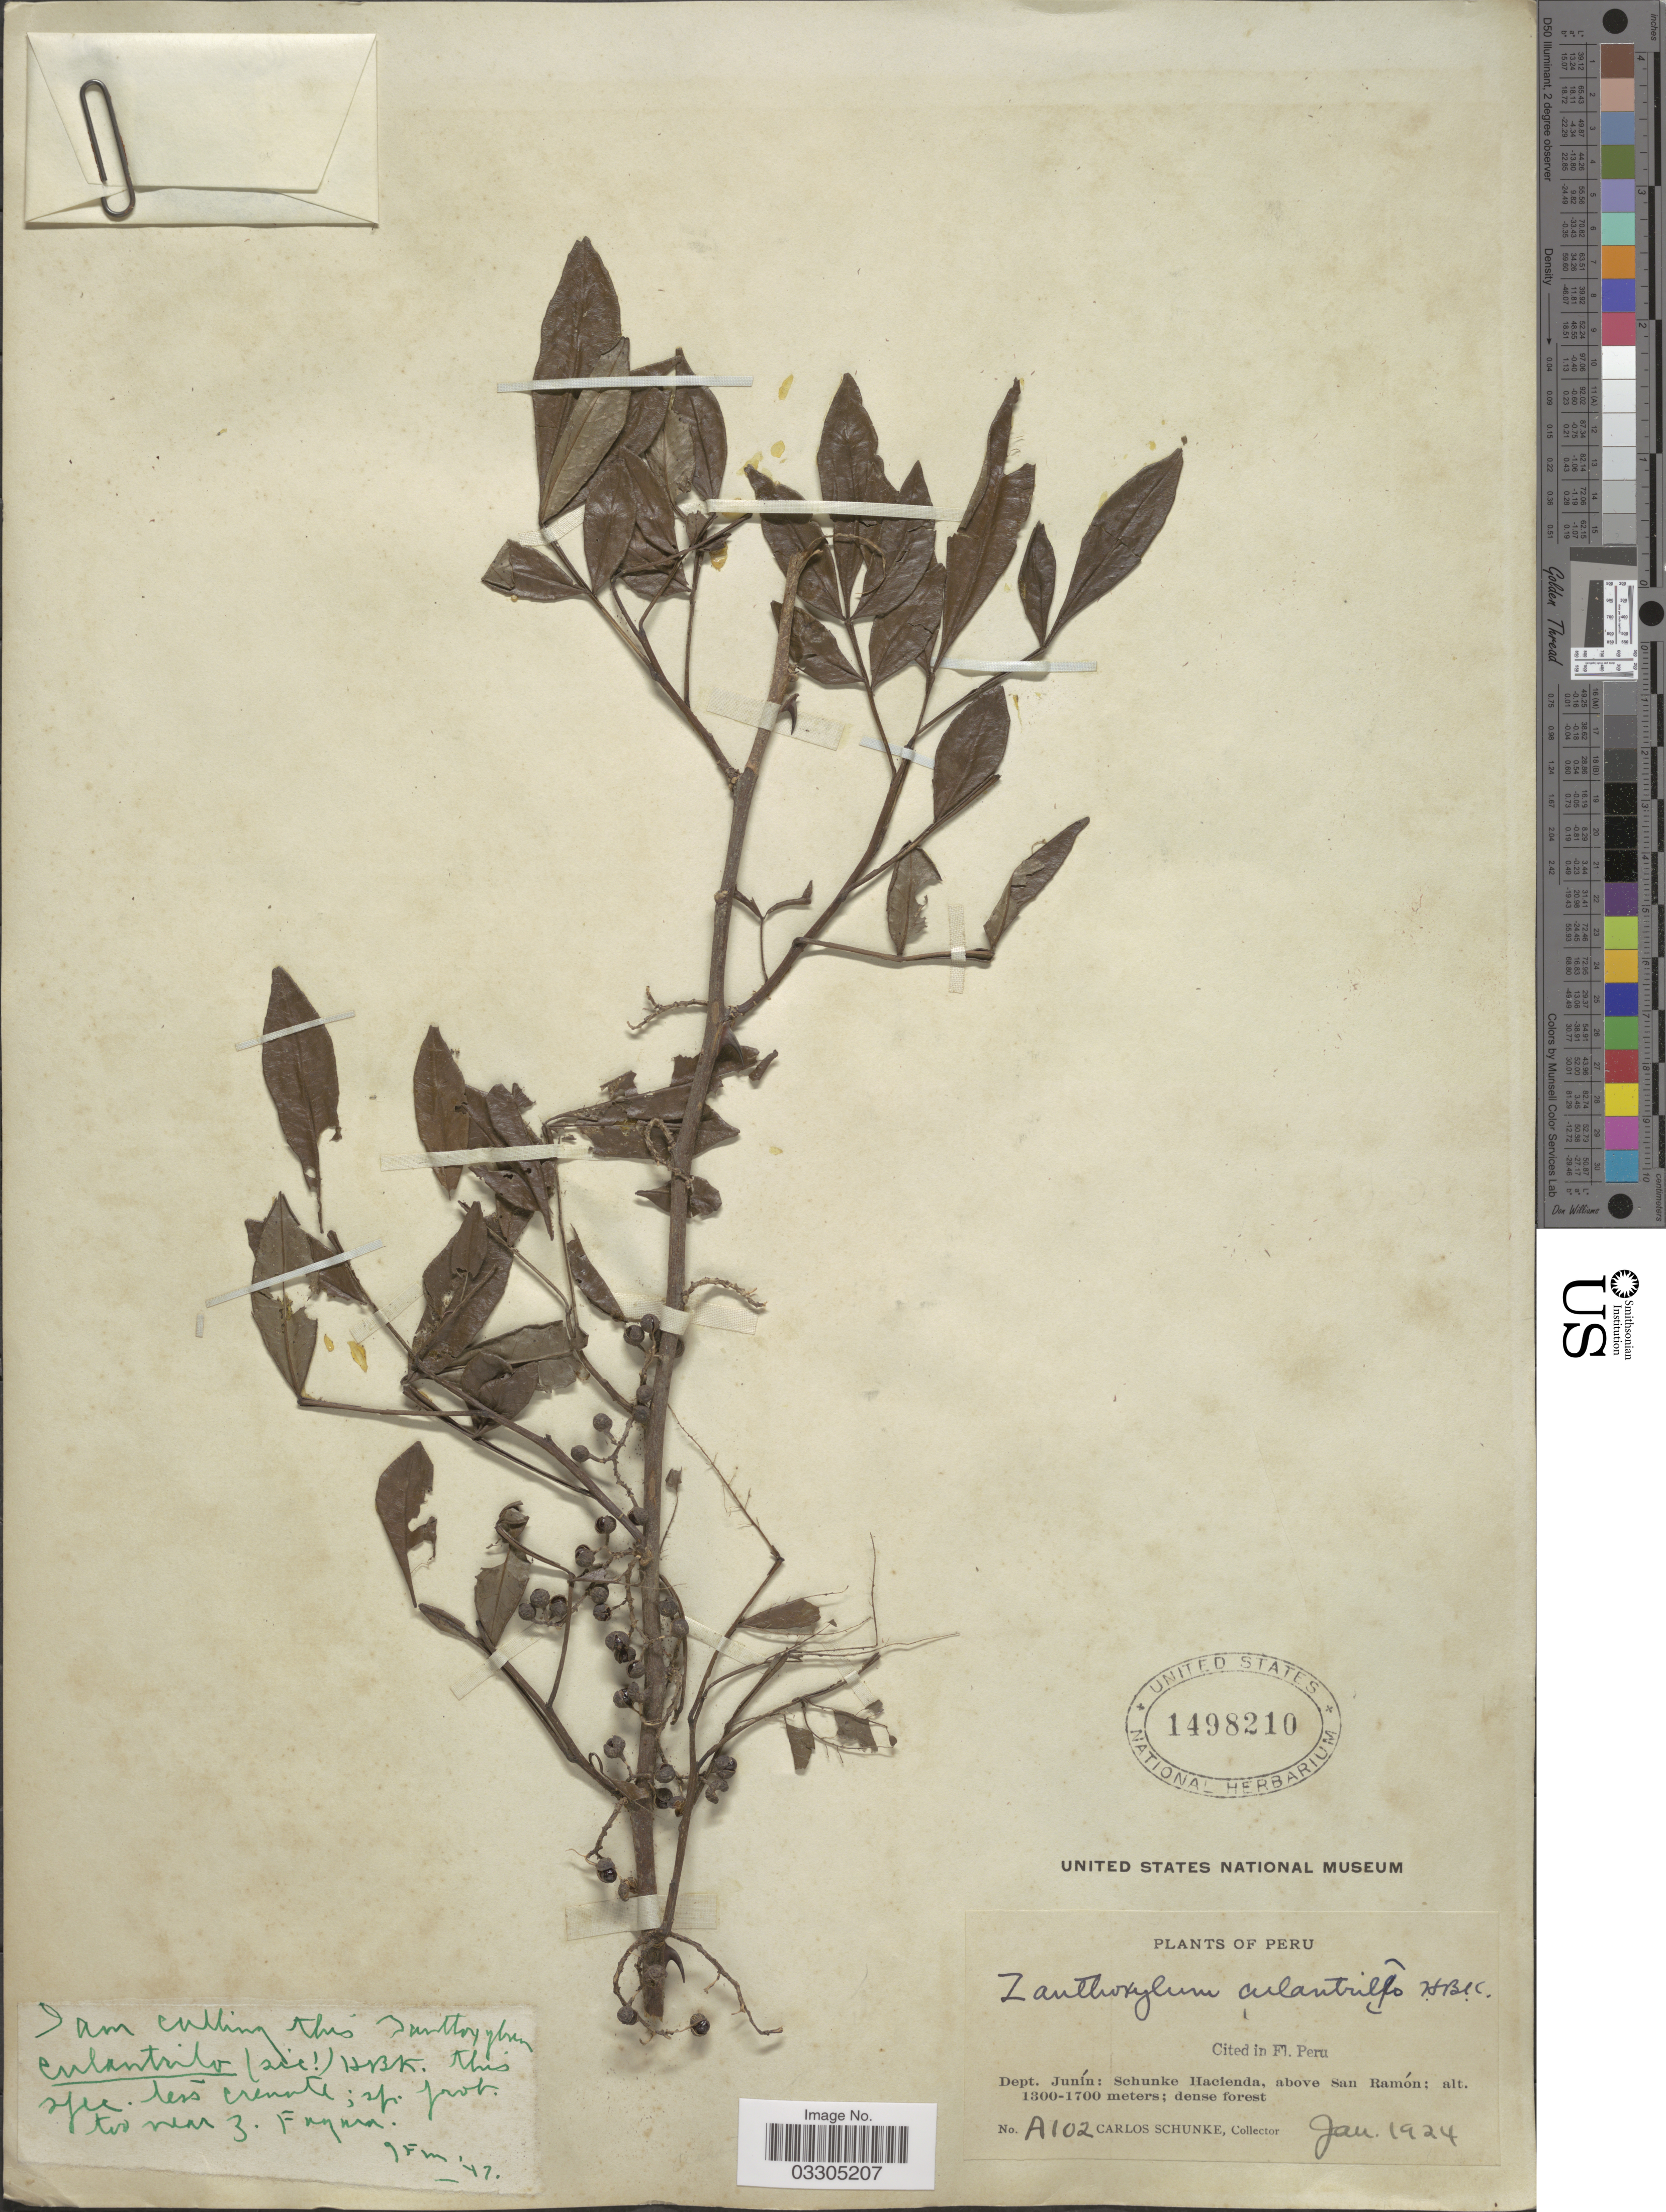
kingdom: Plantae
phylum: Tracheophyta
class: Magnoliopsida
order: Sapindales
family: Rutaceae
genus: Zanthoxylum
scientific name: Zanthoxylum culantrillo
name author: Kunth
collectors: C. Schunke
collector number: A102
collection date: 1924-01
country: Peru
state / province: Junín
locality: Dept. Junín: Schunke, Hacienda, above San Ramón.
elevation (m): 1300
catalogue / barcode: US 1498210